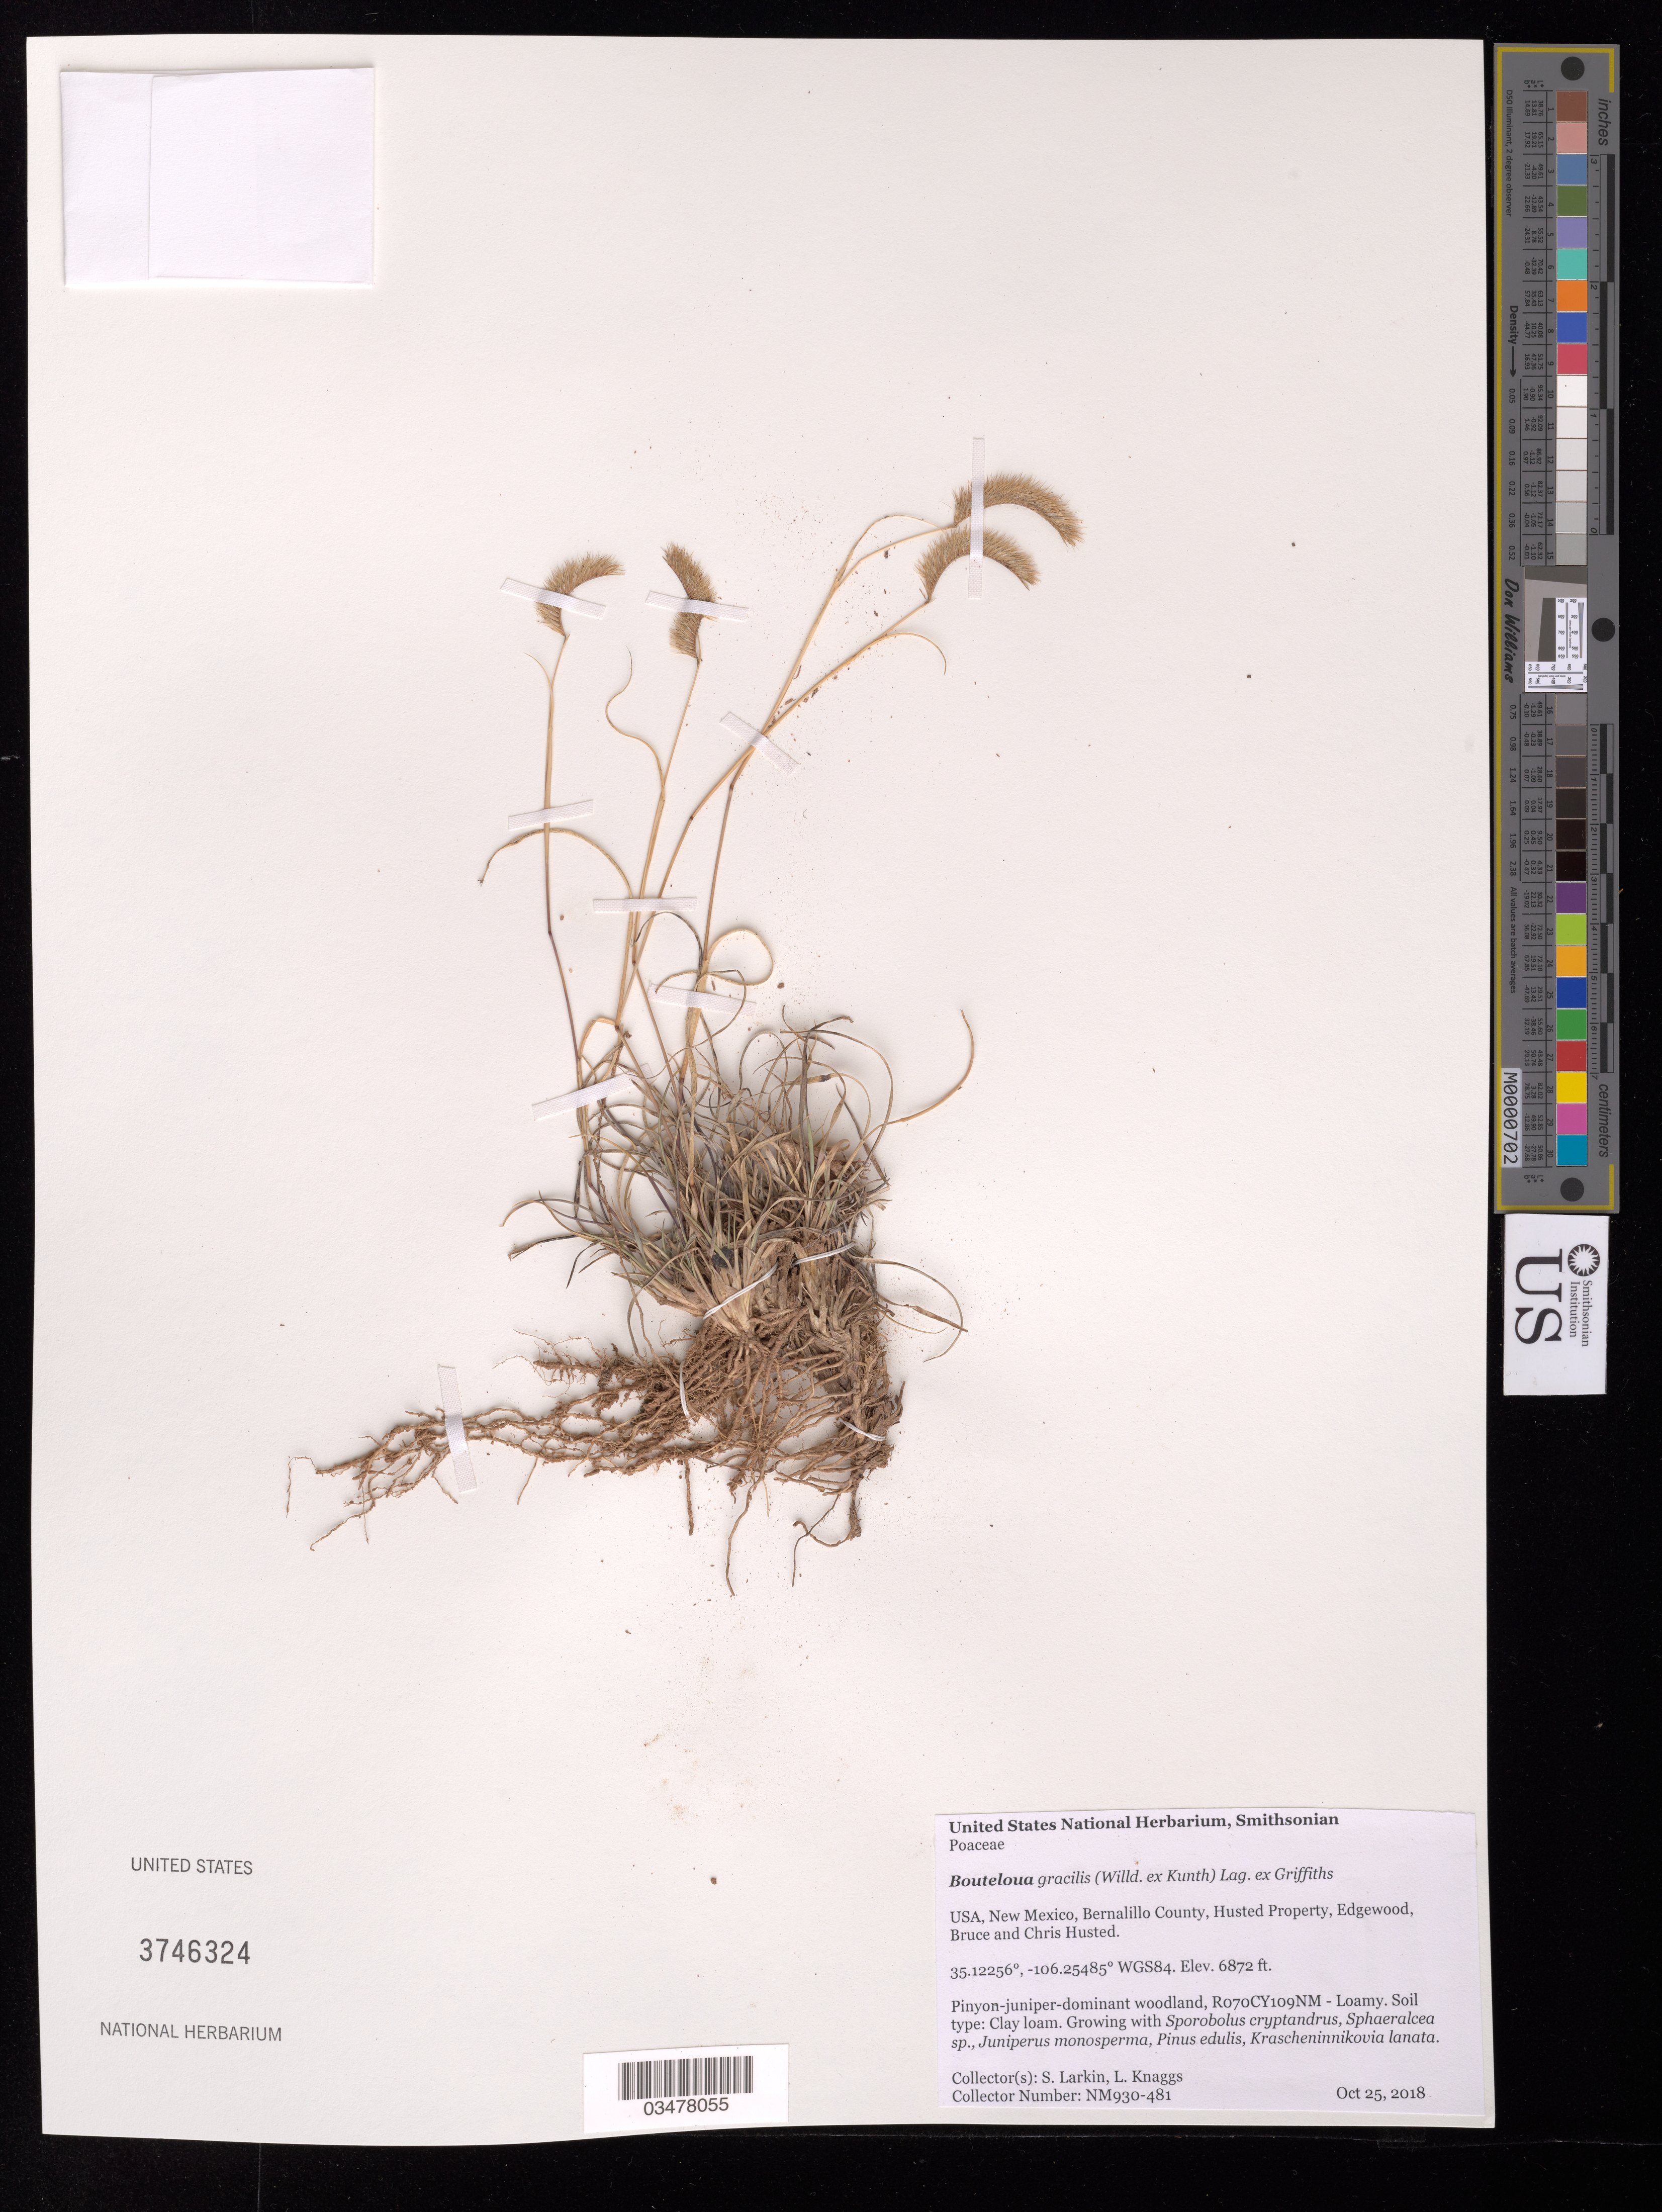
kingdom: Plantae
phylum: Tracheophyta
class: Liliopsida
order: Poales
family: Poaceae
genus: Bouteloua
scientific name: Bouteloua gracilis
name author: (Kunth) Lag. ex Griffiths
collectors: S. Larkin & L. Knaggs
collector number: NM930-481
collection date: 2018-10-25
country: United States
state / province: New Mexico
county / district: Bernalillo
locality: Edgewood, Husted Property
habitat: R070CY109NM - Loamy. Clay loam. With Juniperus monosperma, Pinus edulis, Sphaeralcea sp., etc.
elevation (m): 2095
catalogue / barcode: US 3746324